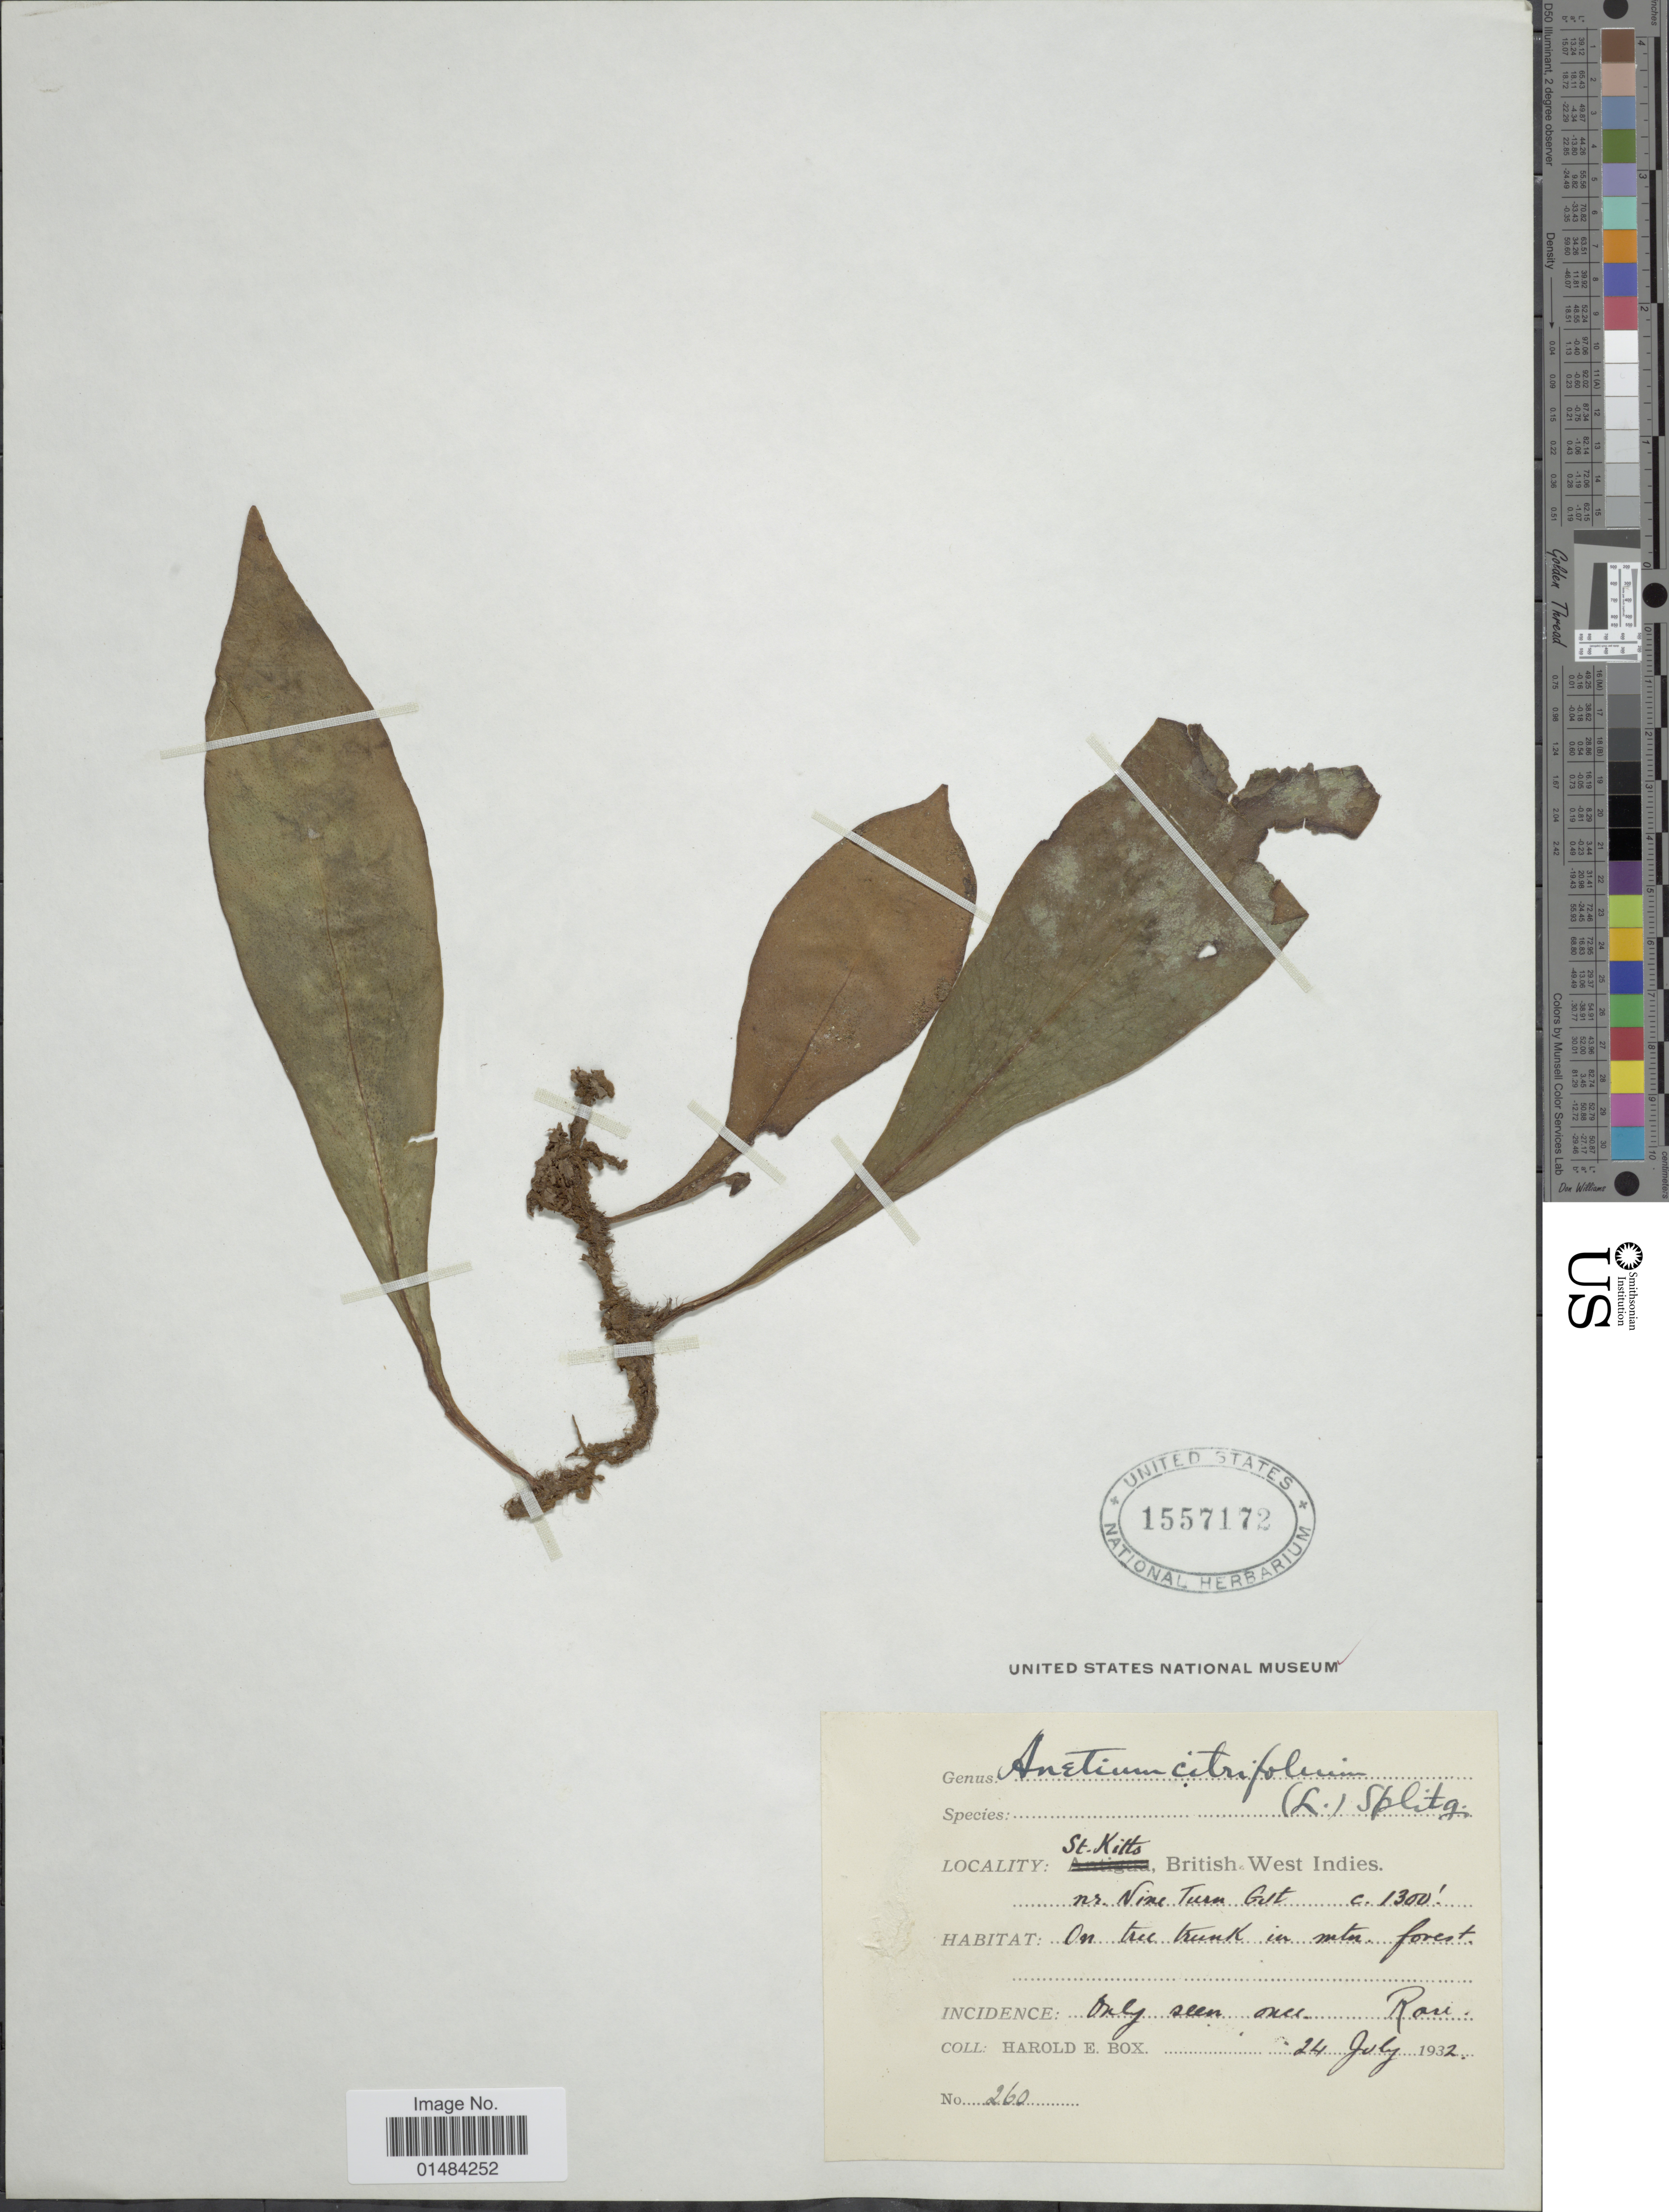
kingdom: Plantae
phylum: Tracheophyta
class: Polypodiopsida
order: Polypodiales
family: Pteridaceae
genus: Anetium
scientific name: Anetium citrifolium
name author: (L.) Splitg.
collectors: H. E. Box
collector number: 260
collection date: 1932-07-24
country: St. Christopher-Nevis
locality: St. Kitts, British West Indies, nr. Nine Turn Gut.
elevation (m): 396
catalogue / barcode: US 1557172